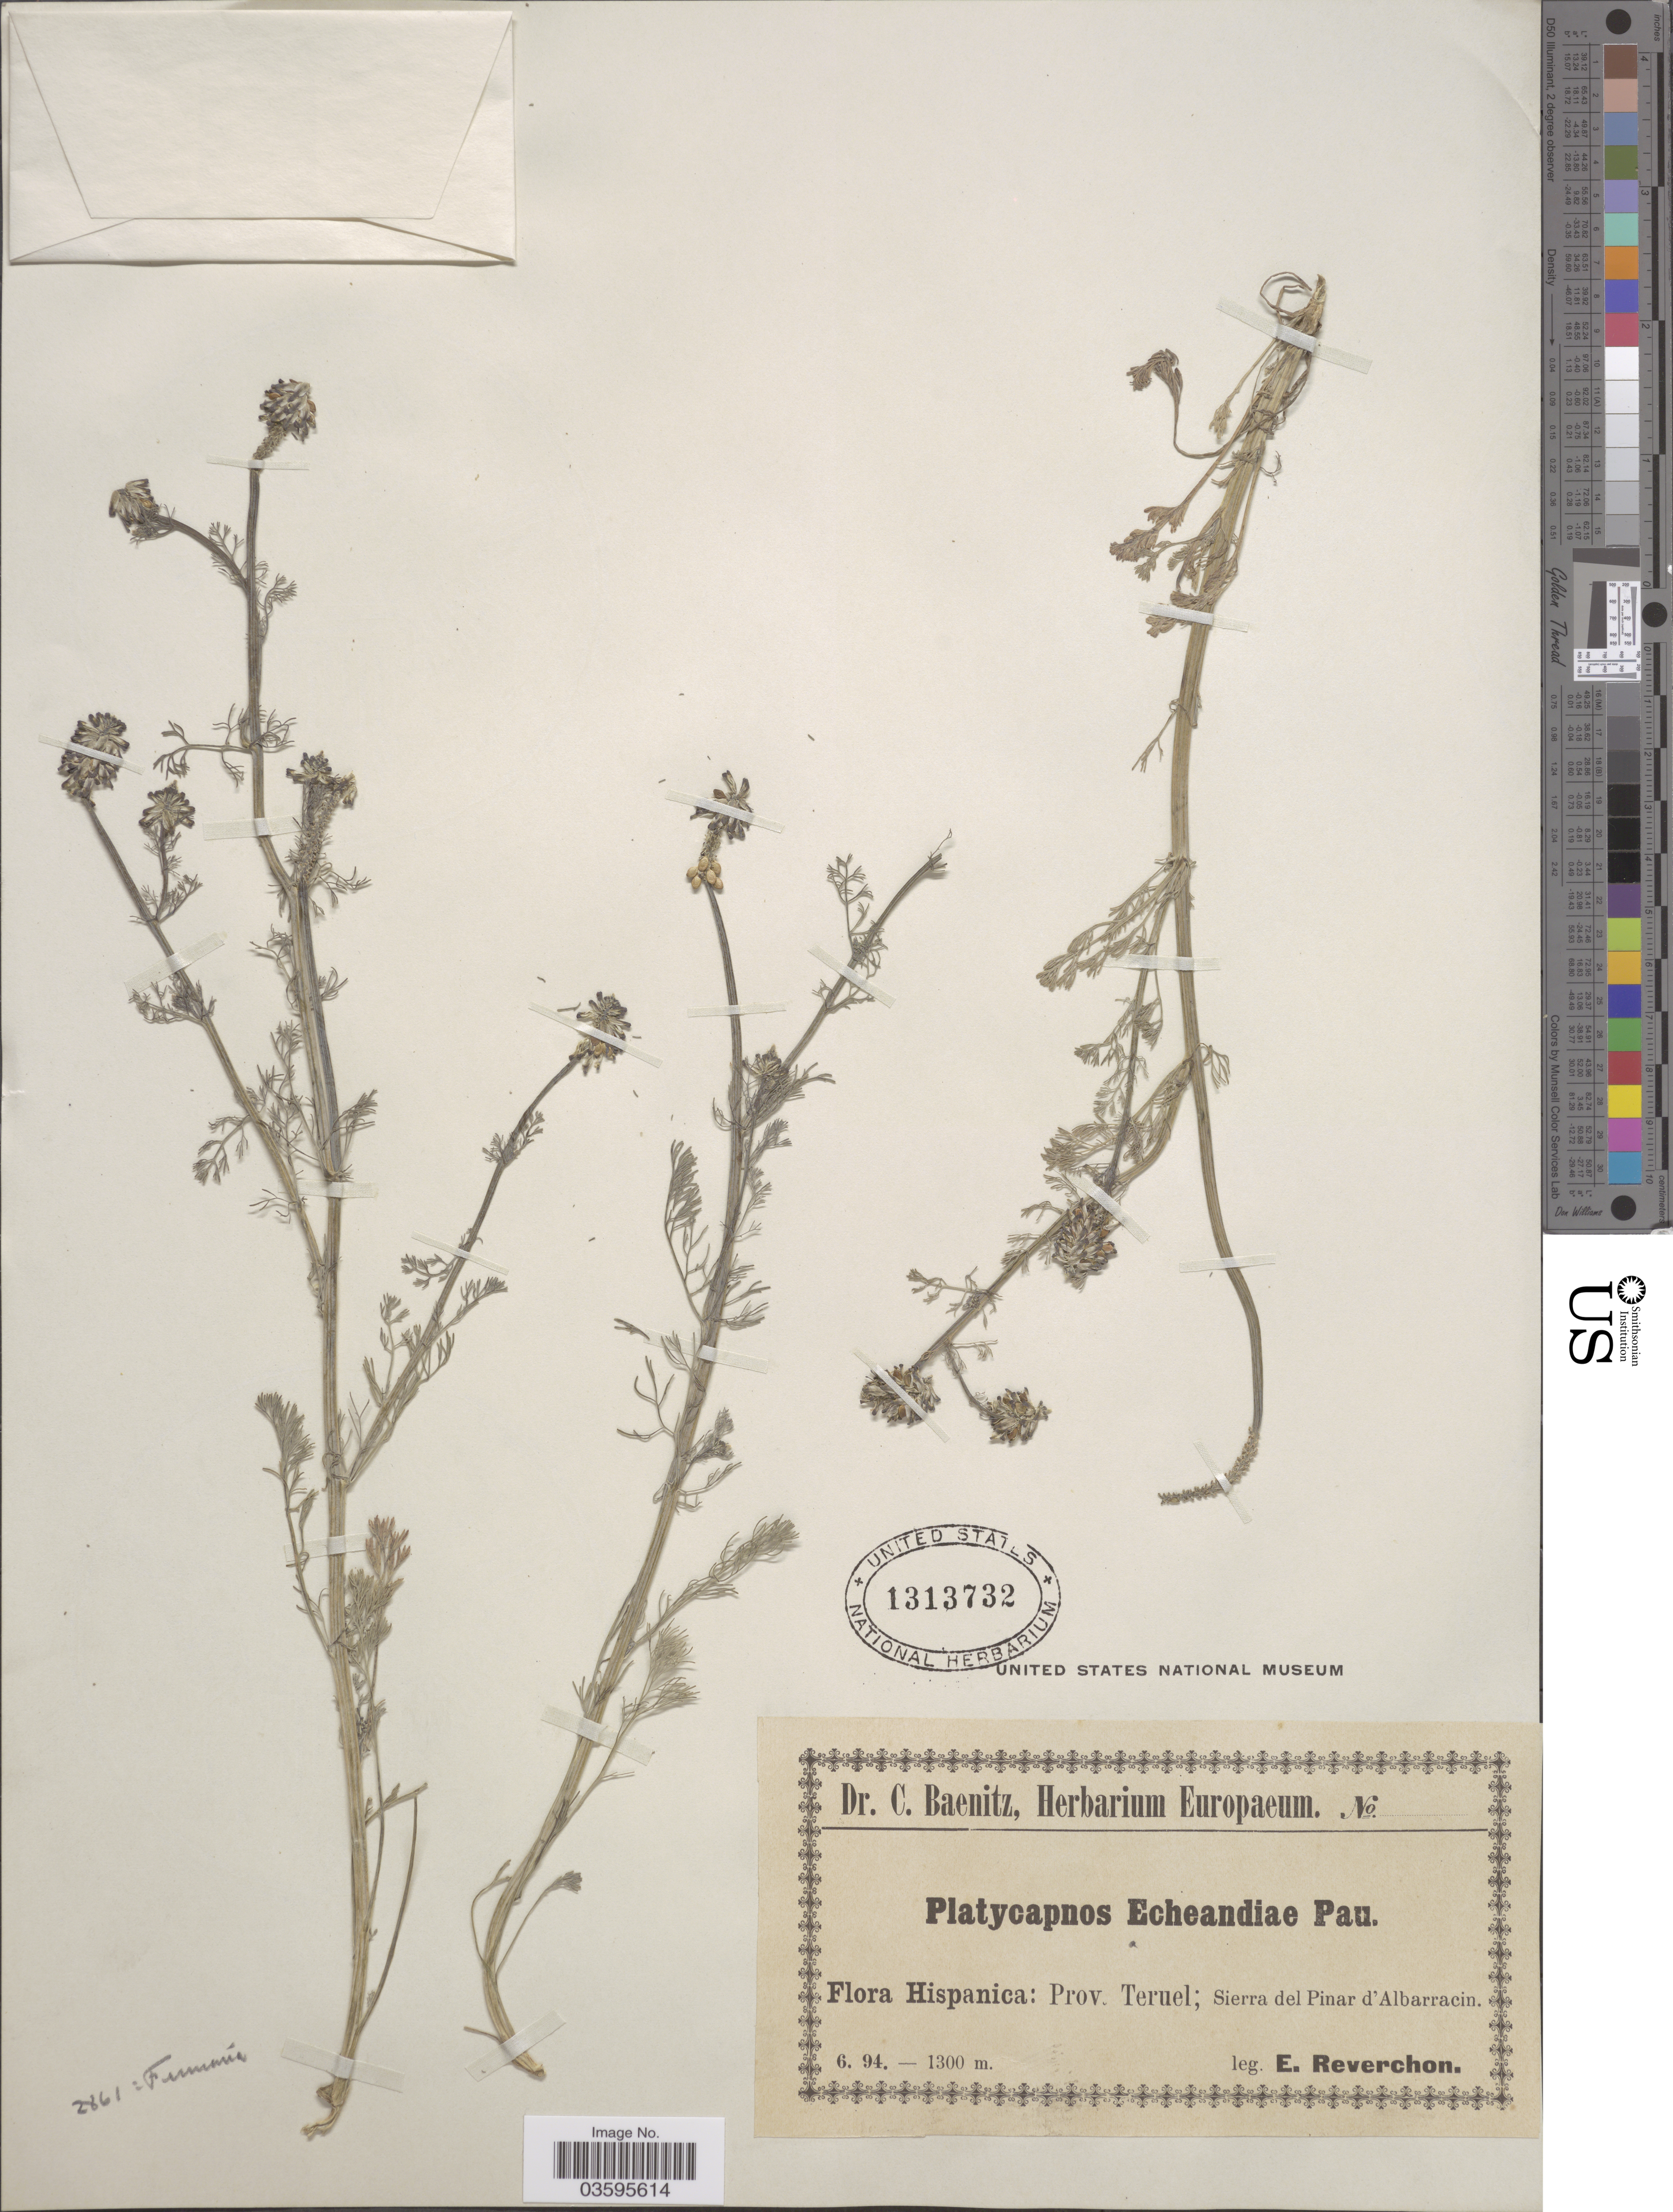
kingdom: Plantae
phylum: Tracheophyta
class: Magnoliopsida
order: Ranunculales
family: Papaveraceae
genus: Platycapnos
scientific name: Platycapnos echeandiae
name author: Pau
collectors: E. Reverchon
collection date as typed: Transcribed d/m/y: /6/94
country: Spain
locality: Hispanica: Prov. Teruel; Sierra del Pinar d'Albarracin.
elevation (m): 1300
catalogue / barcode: US 1313732